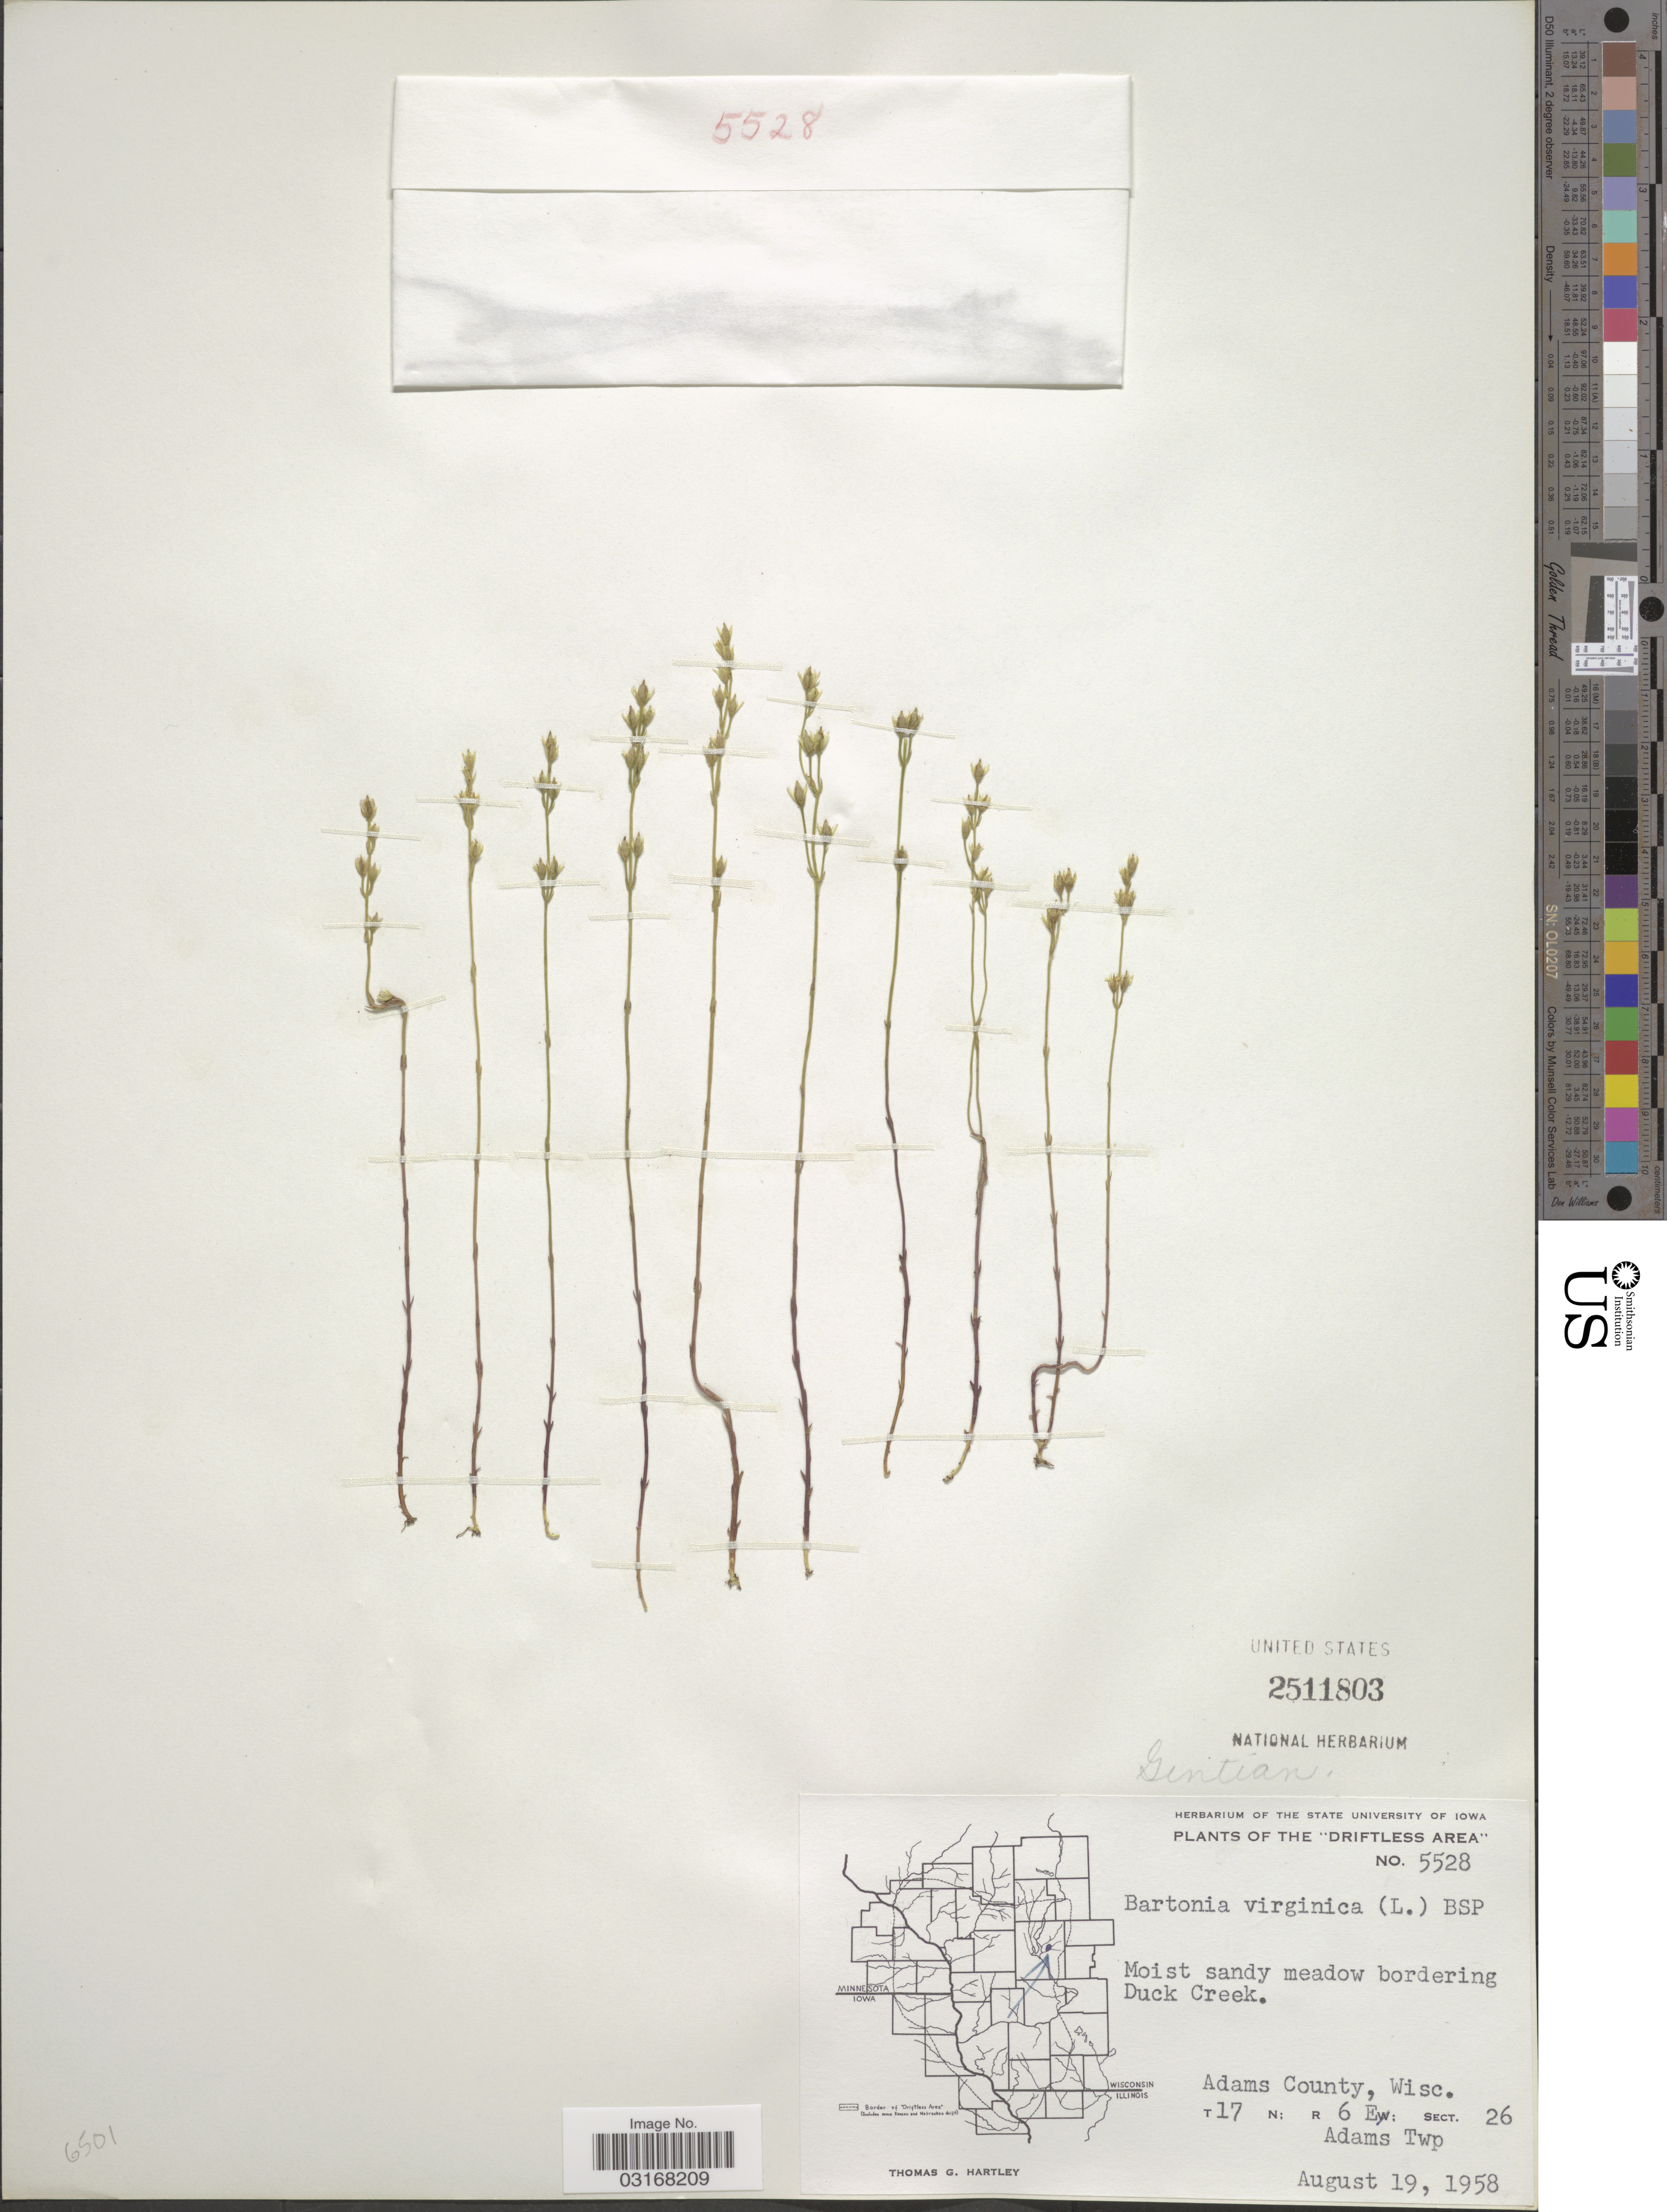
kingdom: Plantae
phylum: Tracheophyta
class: Magnoliopsida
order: Gentianales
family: Gentianaceae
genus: Bartonia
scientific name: Bartonia virginica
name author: (L.) Britton, Stearns & Poggenb.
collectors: T. G. Hartley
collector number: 5528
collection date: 1958-08-19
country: United States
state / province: Wisconsin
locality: Driftless Area. Moist sandy meadow bordering Duck Creek. Adams County, Wisc. T17N; R6E; Sect. 26. Adams Twp.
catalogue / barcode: US 2511803